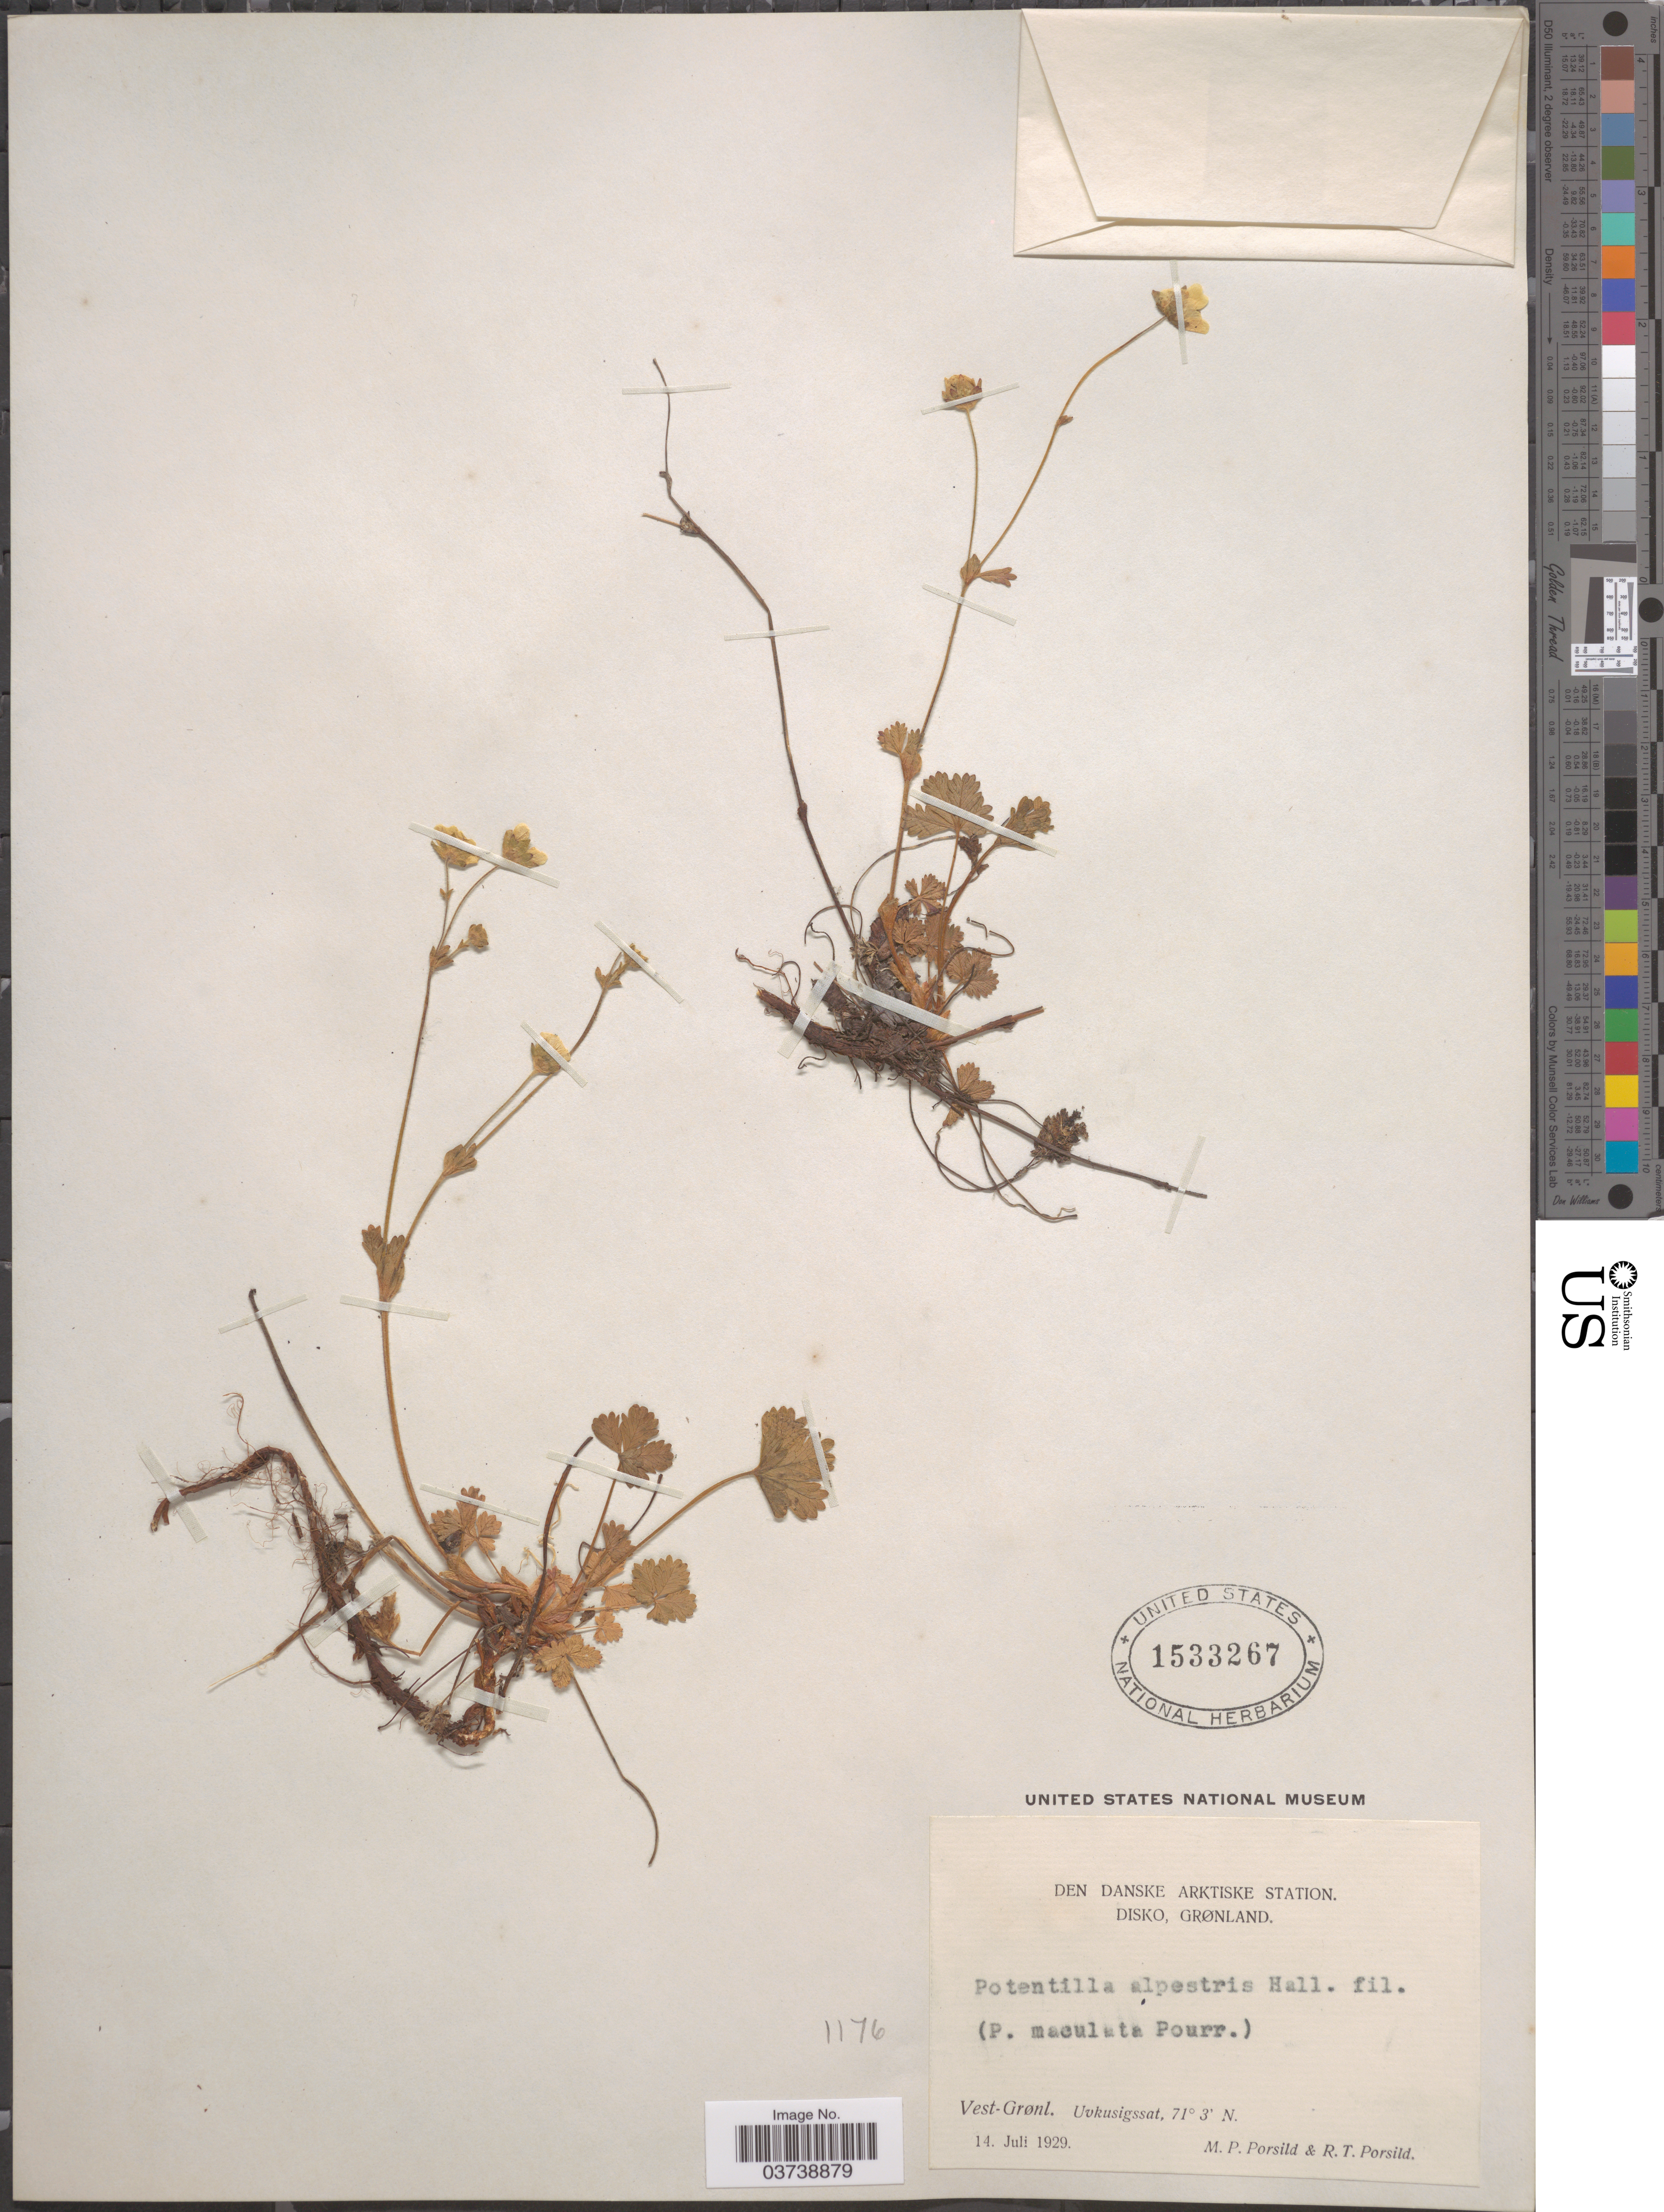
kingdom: Plantae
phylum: Tracheophyta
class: Magnoliopsida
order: Rosales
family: Rosaceae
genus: Potentilla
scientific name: Potentilla crantzii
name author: (Crantz) Beck ex Fritsch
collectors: M. P. Porsild & R. T. Porsild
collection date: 1929-07-14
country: Greenland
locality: Den Danske Arktiske Station. Vest-Grønl. Uvkusigssat.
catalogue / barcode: US 1533267